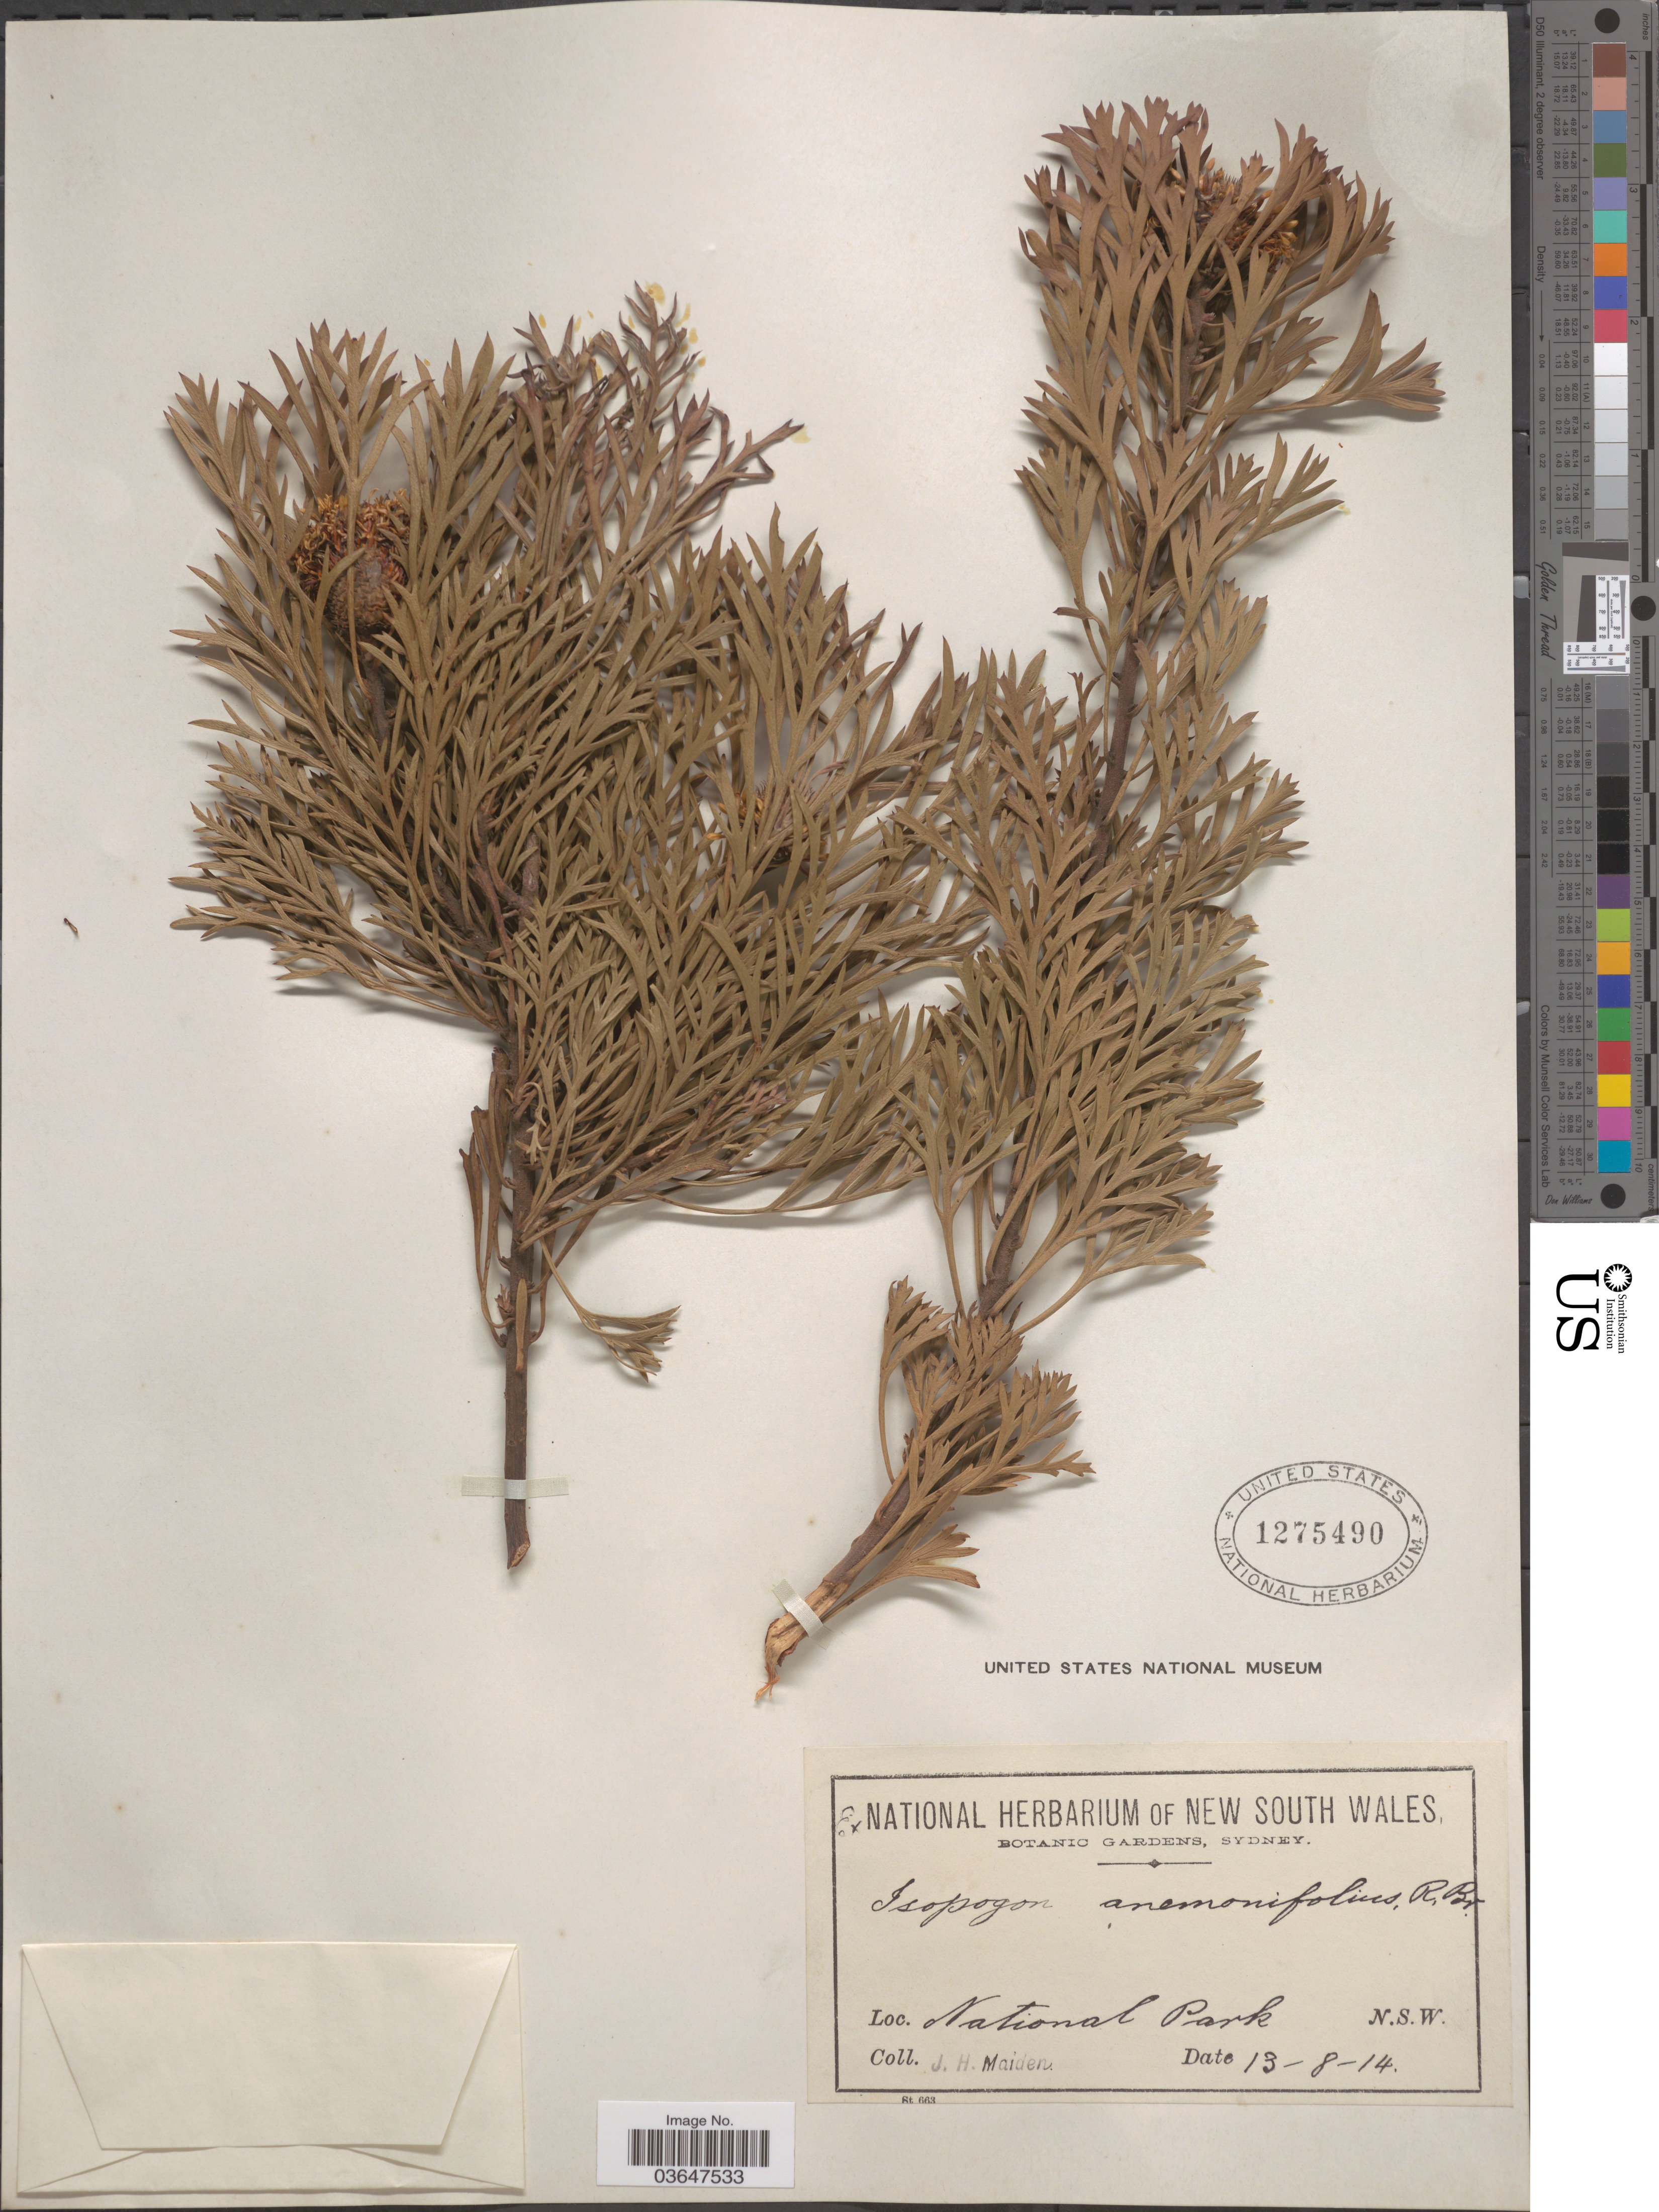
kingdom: Plantae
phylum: Tracheophyta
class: Magnoliopsida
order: Proteales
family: Proteaceae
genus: Isopogon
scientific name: Isopogon anemonifolius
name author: (Salisb.) Knight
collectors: J. Maiden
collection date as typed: Transcribed d/m/y: 13/8/14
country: Australia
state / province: New South Wales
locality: National Park N.S.W.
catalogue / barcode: US 1275490